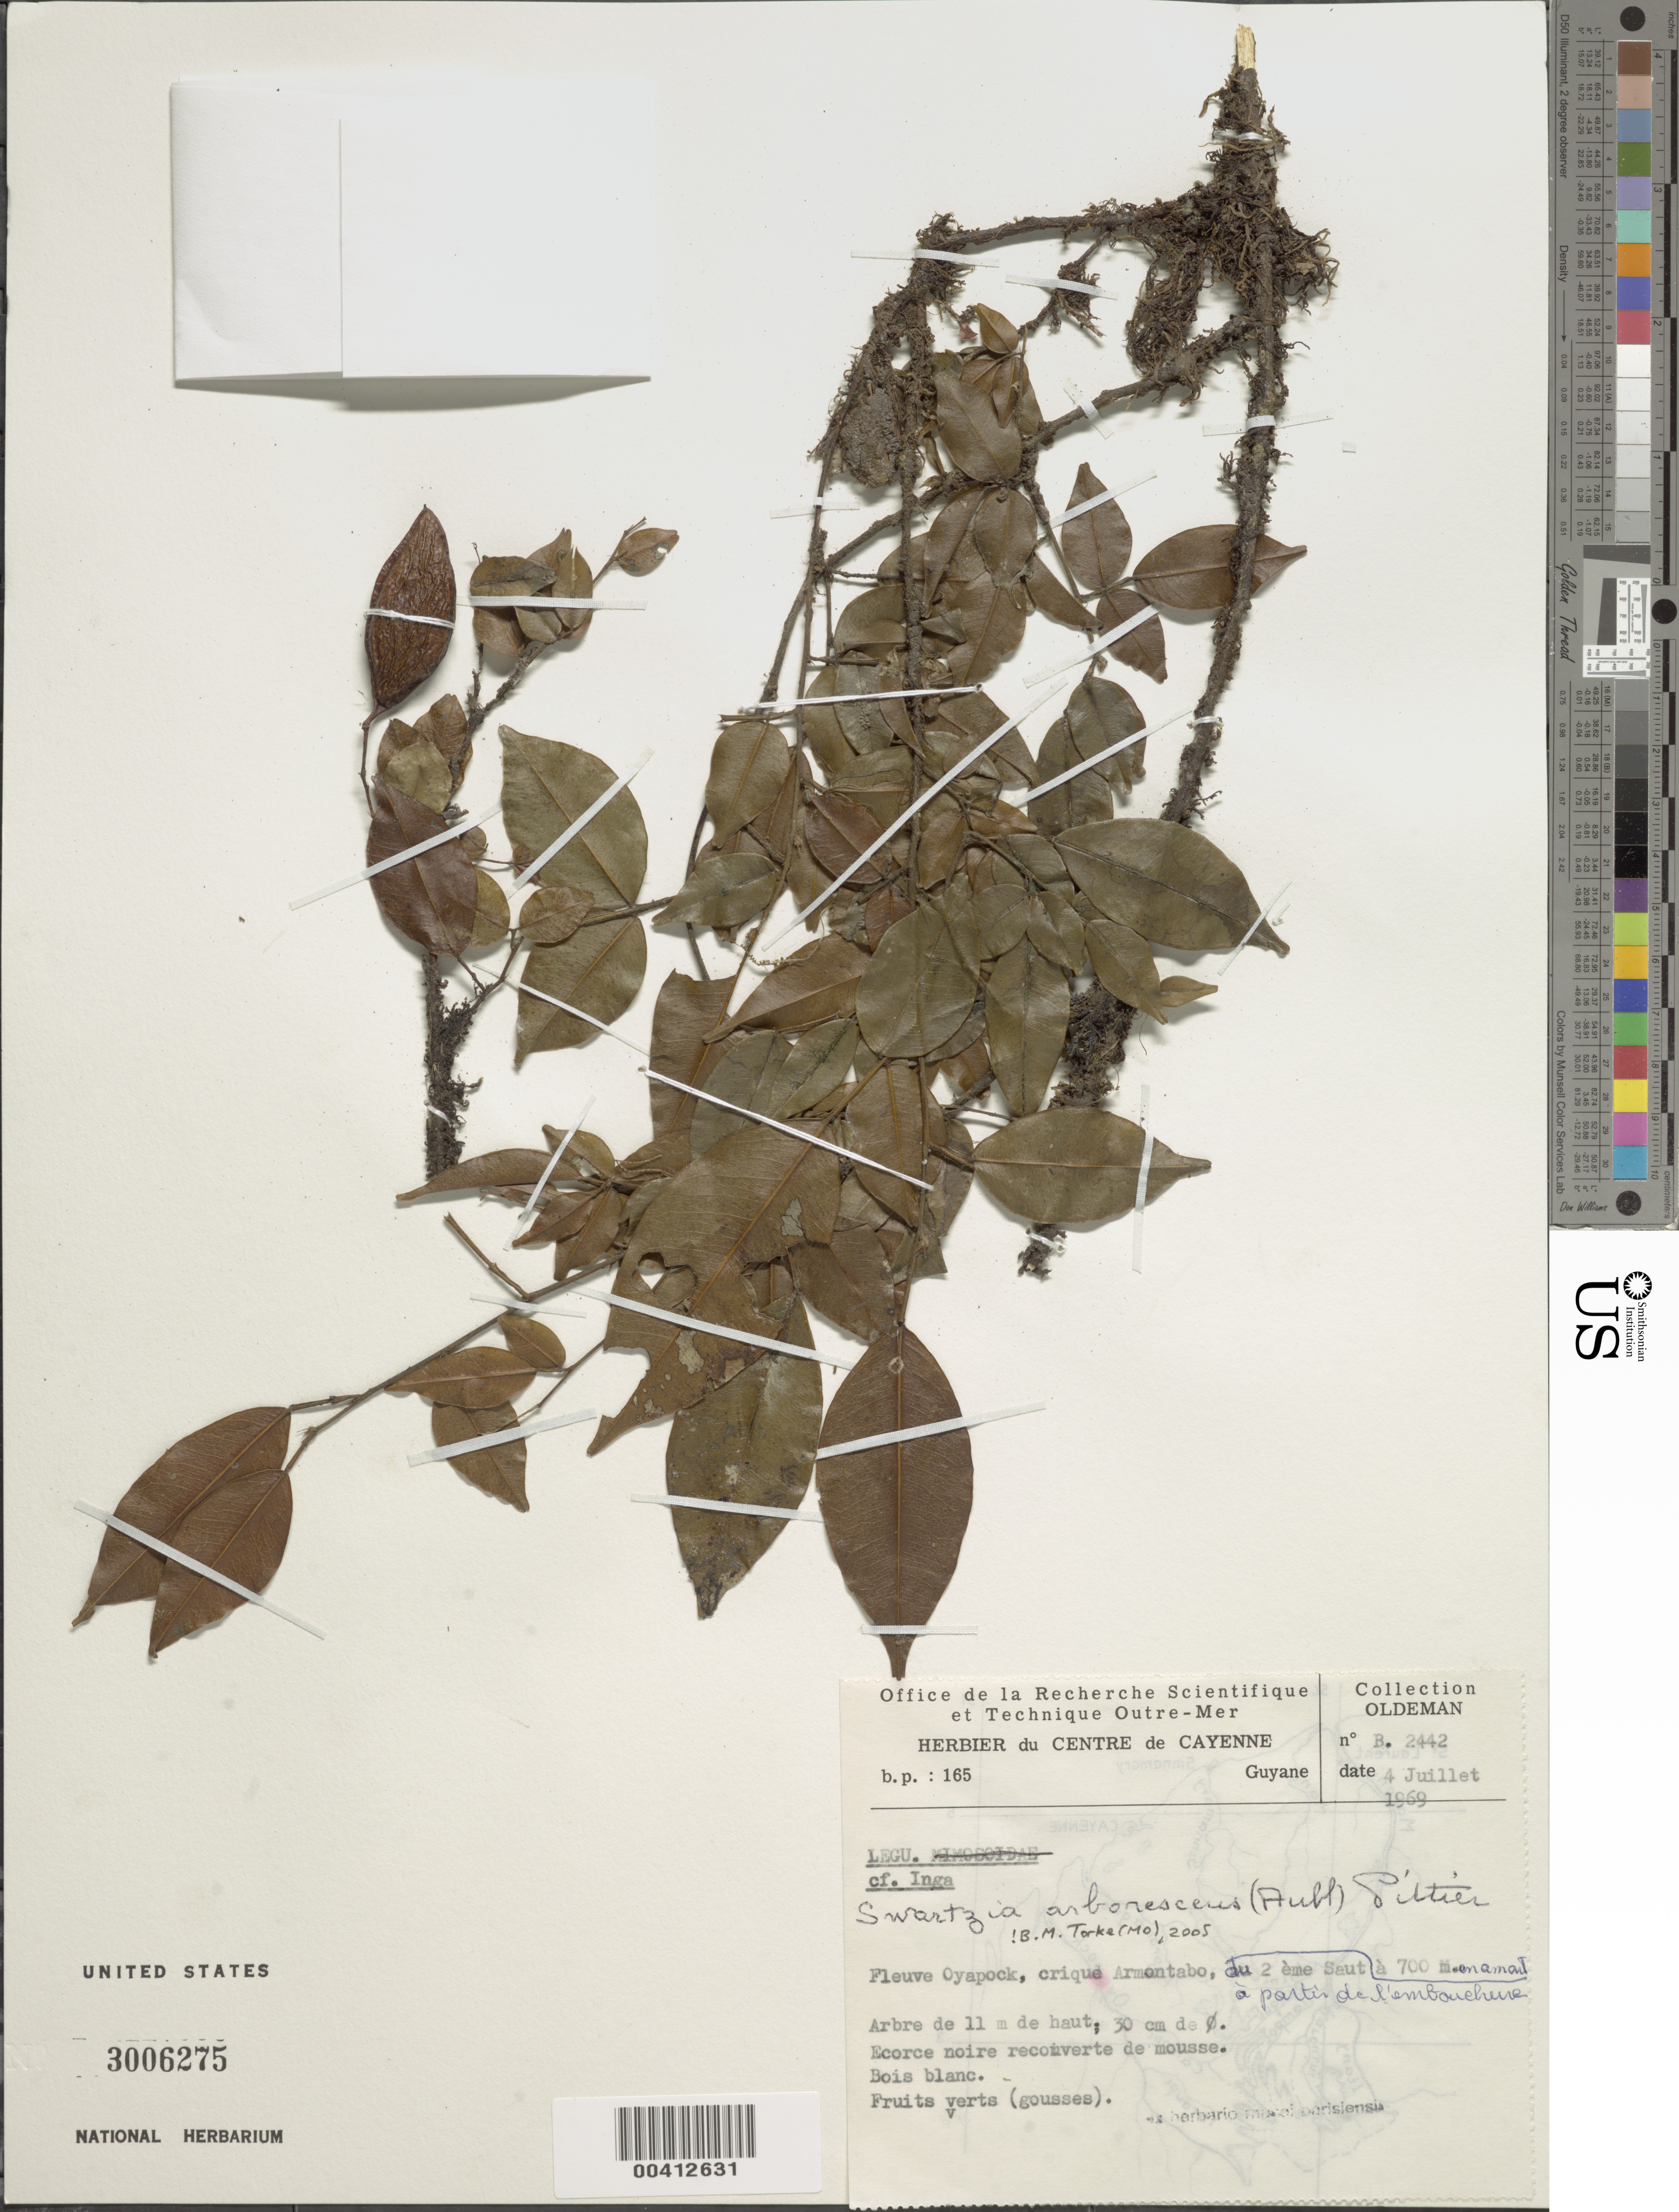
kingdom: Plantae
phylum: Tracheophyta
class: Magnoliopsida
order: Fabales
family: Fabaceae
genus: Swartzia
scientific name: Swartzia arborescens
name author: (Aubl.) Pittier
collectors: R. Oldeman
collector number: B.2442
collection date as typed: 04 Jul 1964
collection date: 1964-07-04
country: French Guiana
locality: Fleuve oyapock, crique armontabo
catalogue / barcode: US 3006275